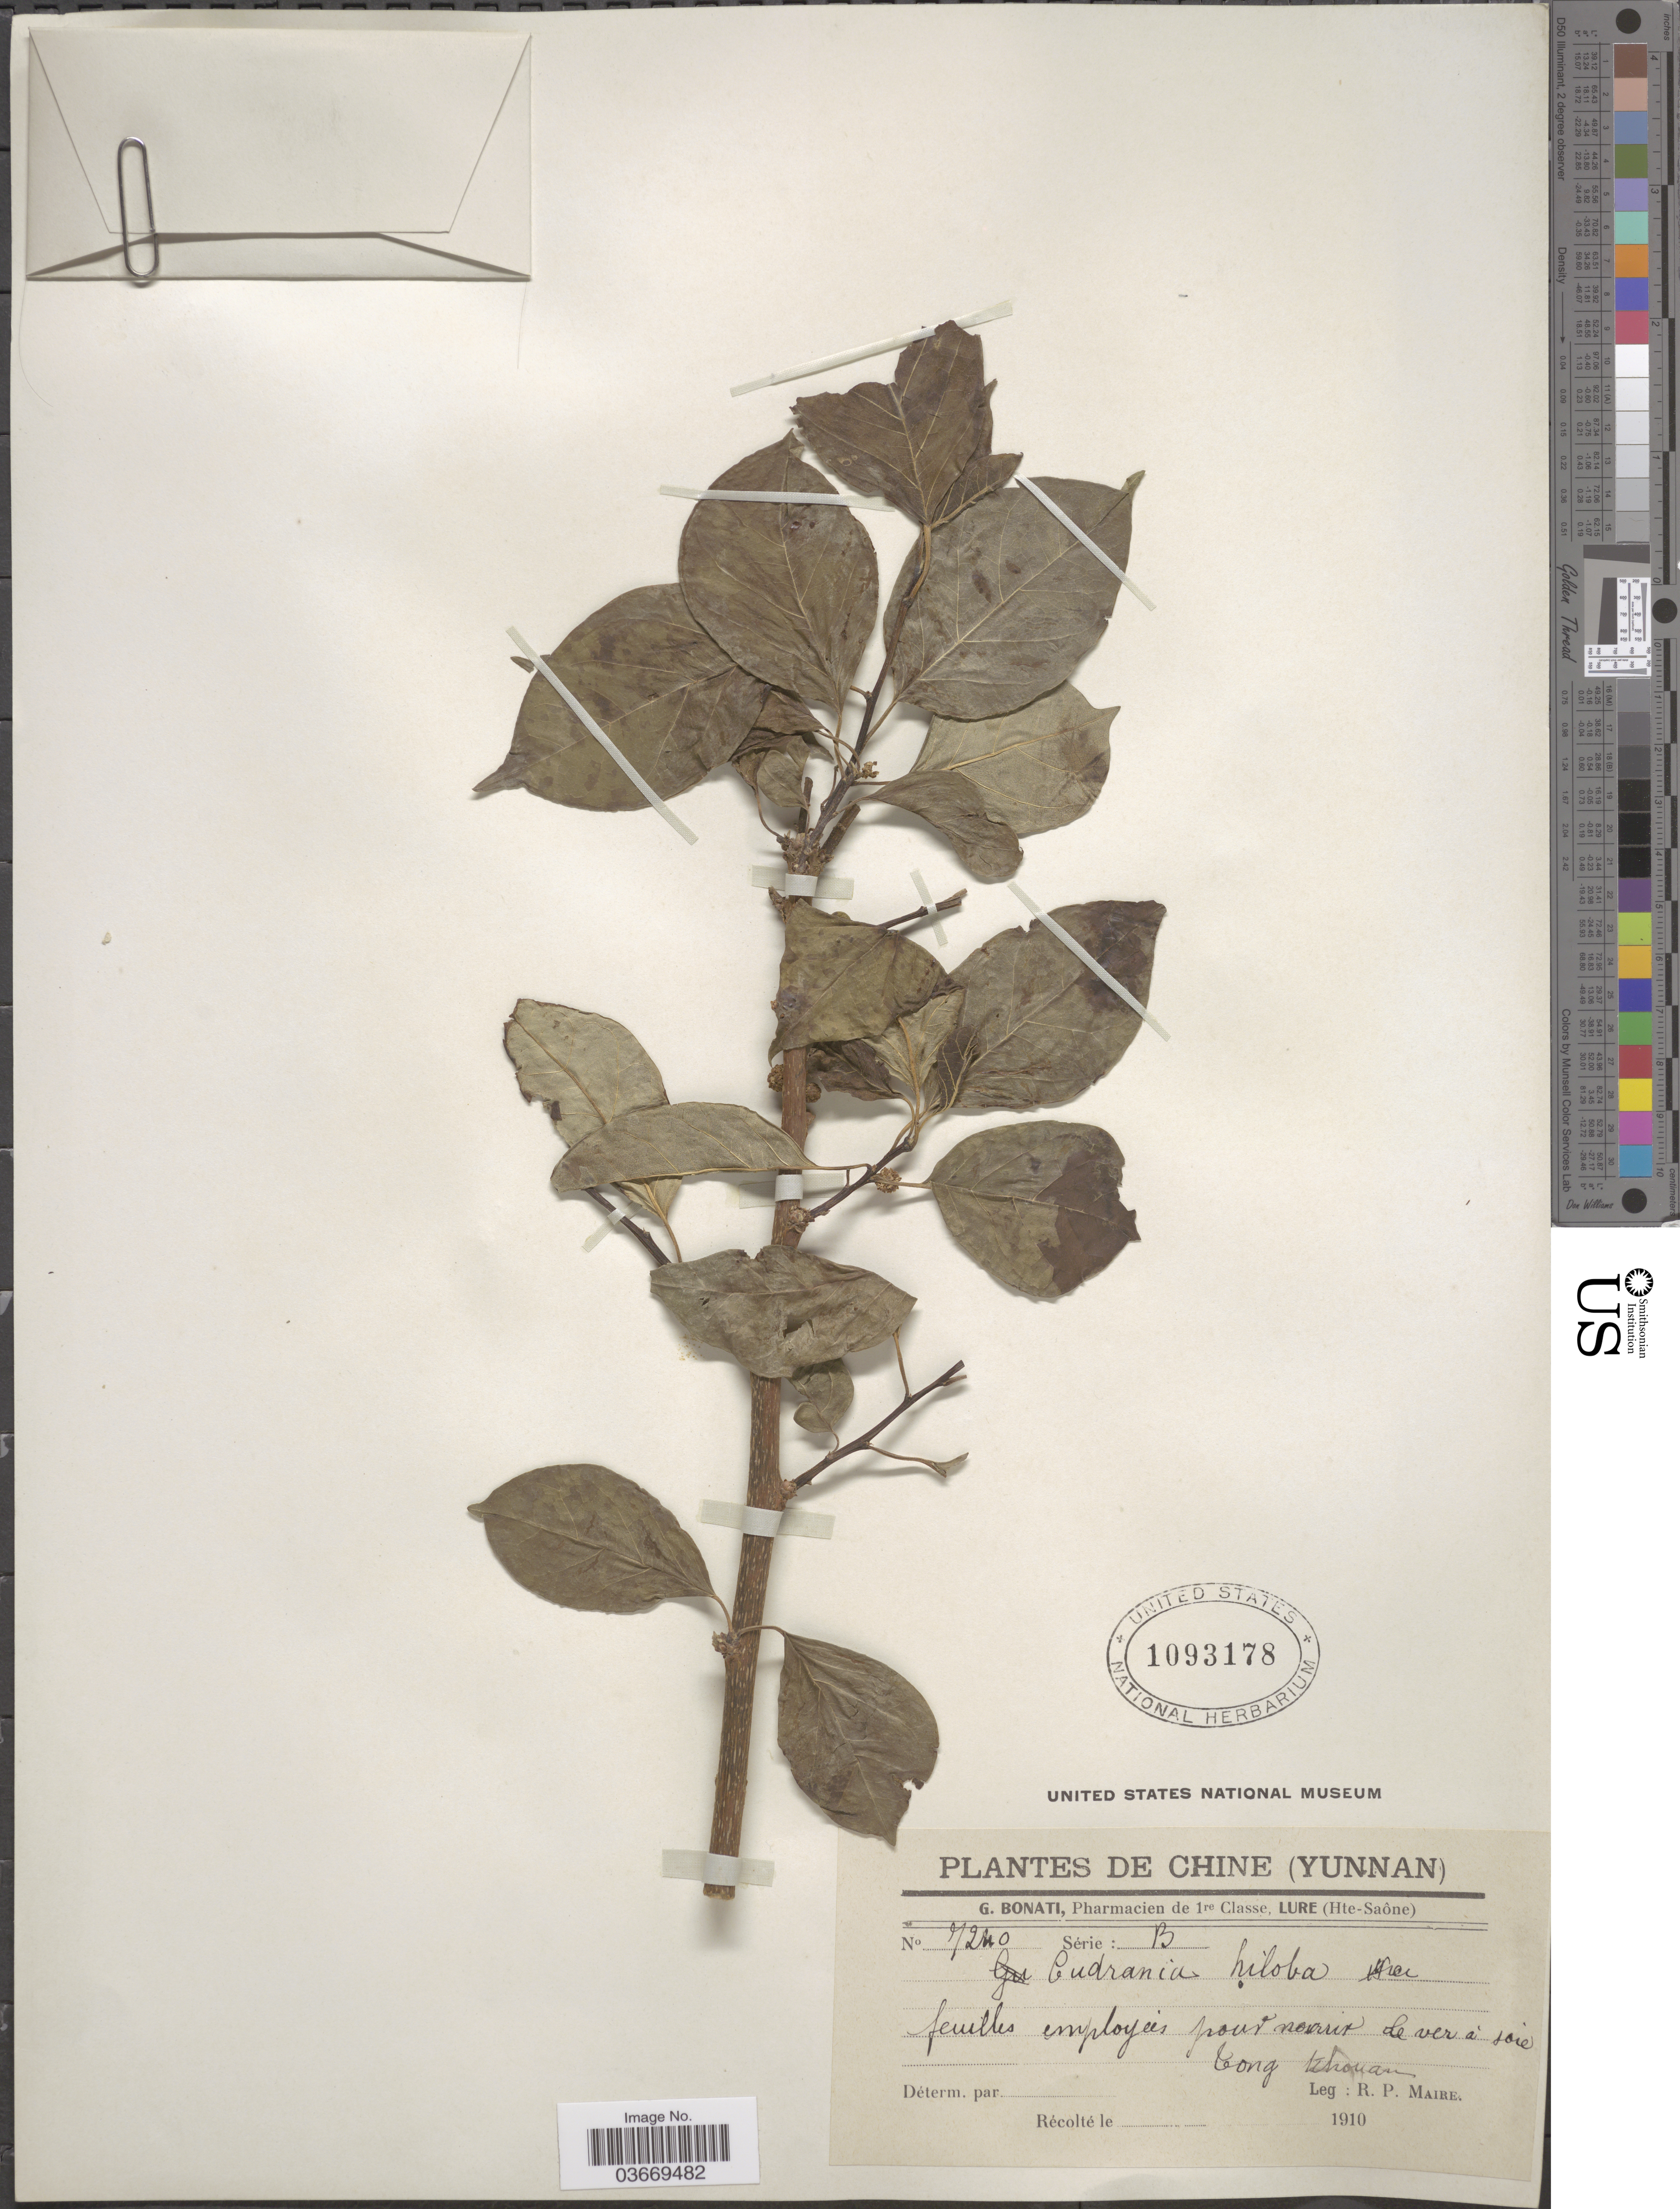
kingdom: Plantae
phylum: Tracheophyta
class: Magnoliopsida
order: Rosales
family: Moraceae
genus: Maclura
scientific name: Maclura tricuspidata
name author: Carrière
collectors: R.-P. Maire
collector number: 7240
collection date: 1910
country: China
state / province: Yunnan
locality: Tong tchouan.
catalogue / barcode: US 1093178